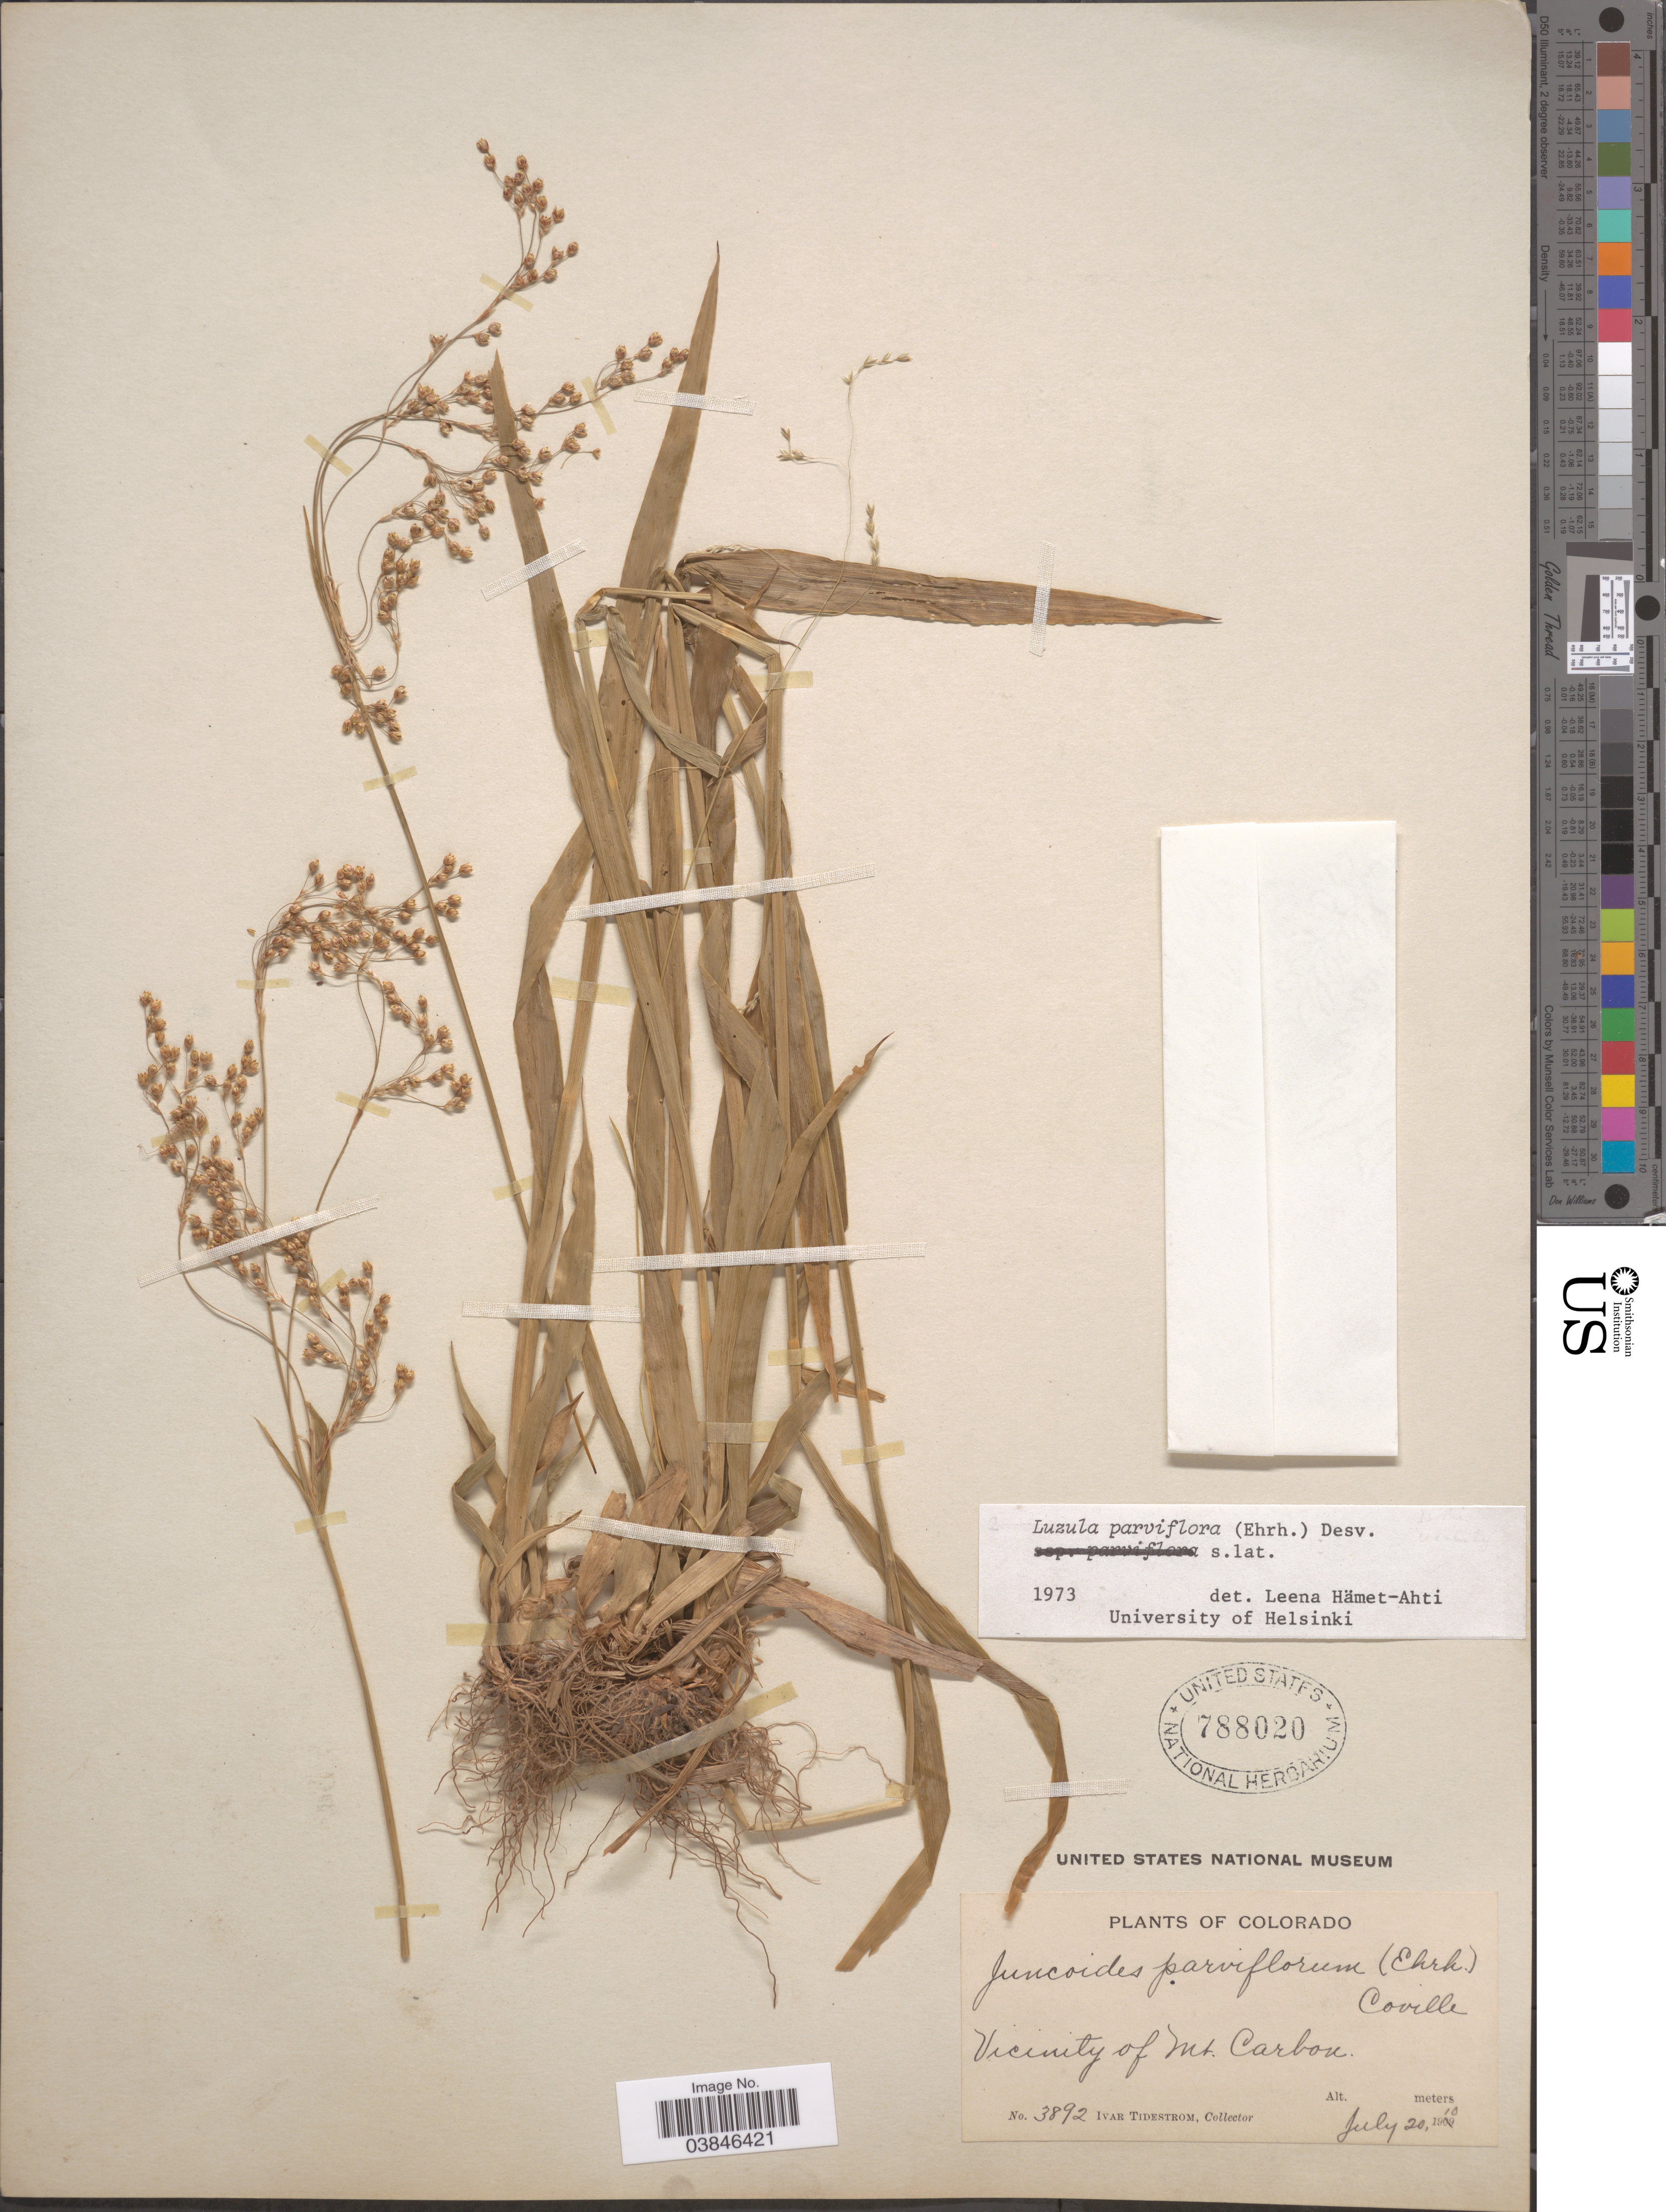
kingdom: Plantae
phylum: Tracheophyta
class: Liliopsida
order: Poales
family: Juncaceae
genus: Luzula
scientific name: Luzula parviflora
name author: (Ehrh.) Desv.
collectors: I. F. Tidestrom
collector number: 3892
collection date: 1910-07-20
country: United States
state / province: Colorado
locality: Vicinity of Mt. Carbon.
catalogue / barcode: US 788020